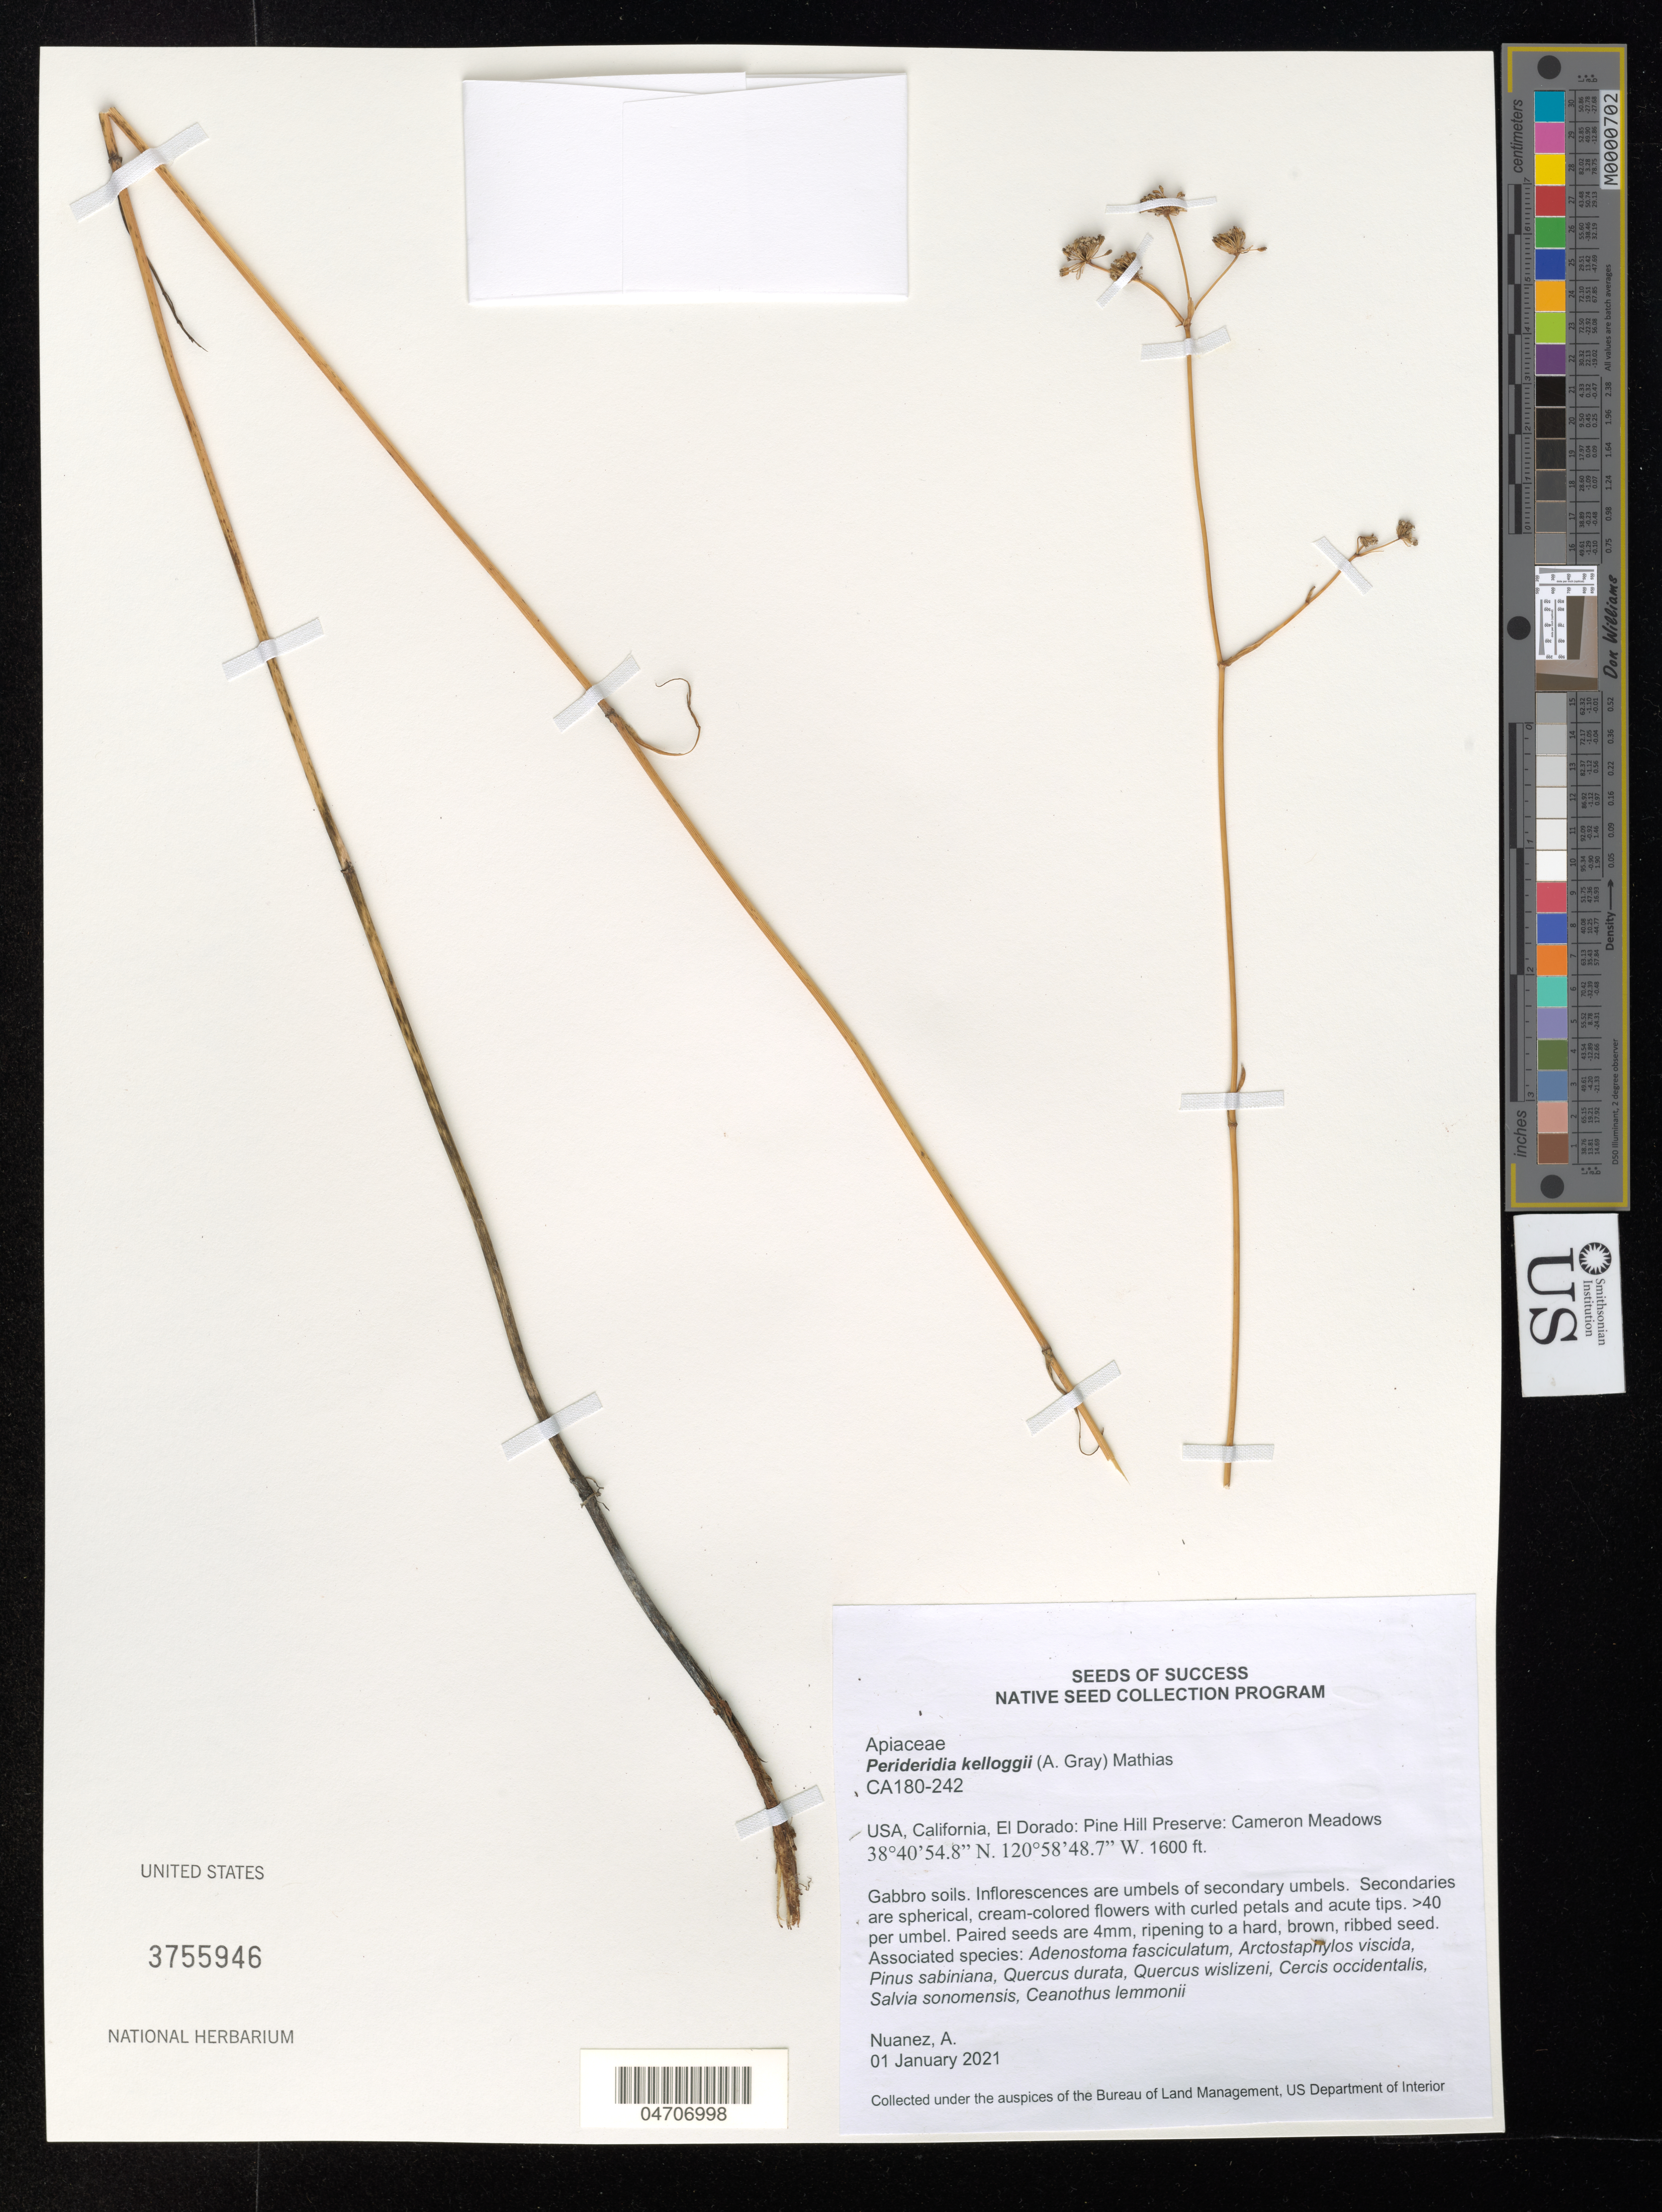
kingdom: Plantae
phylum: Tracheophyta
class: Magnoliopsida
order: Apiales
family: Apiaceae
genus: Perideridia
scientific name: Perideridia kelloggii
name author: (A. Gray) Mathias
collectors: A. Nuanez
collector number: CA180-242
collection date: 2021-01-01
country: United States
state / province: California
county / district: El Dorado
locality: El Dorado: Pine Hill Preserve: Cameron Meadows.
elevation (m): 488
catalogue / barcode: US 3755946